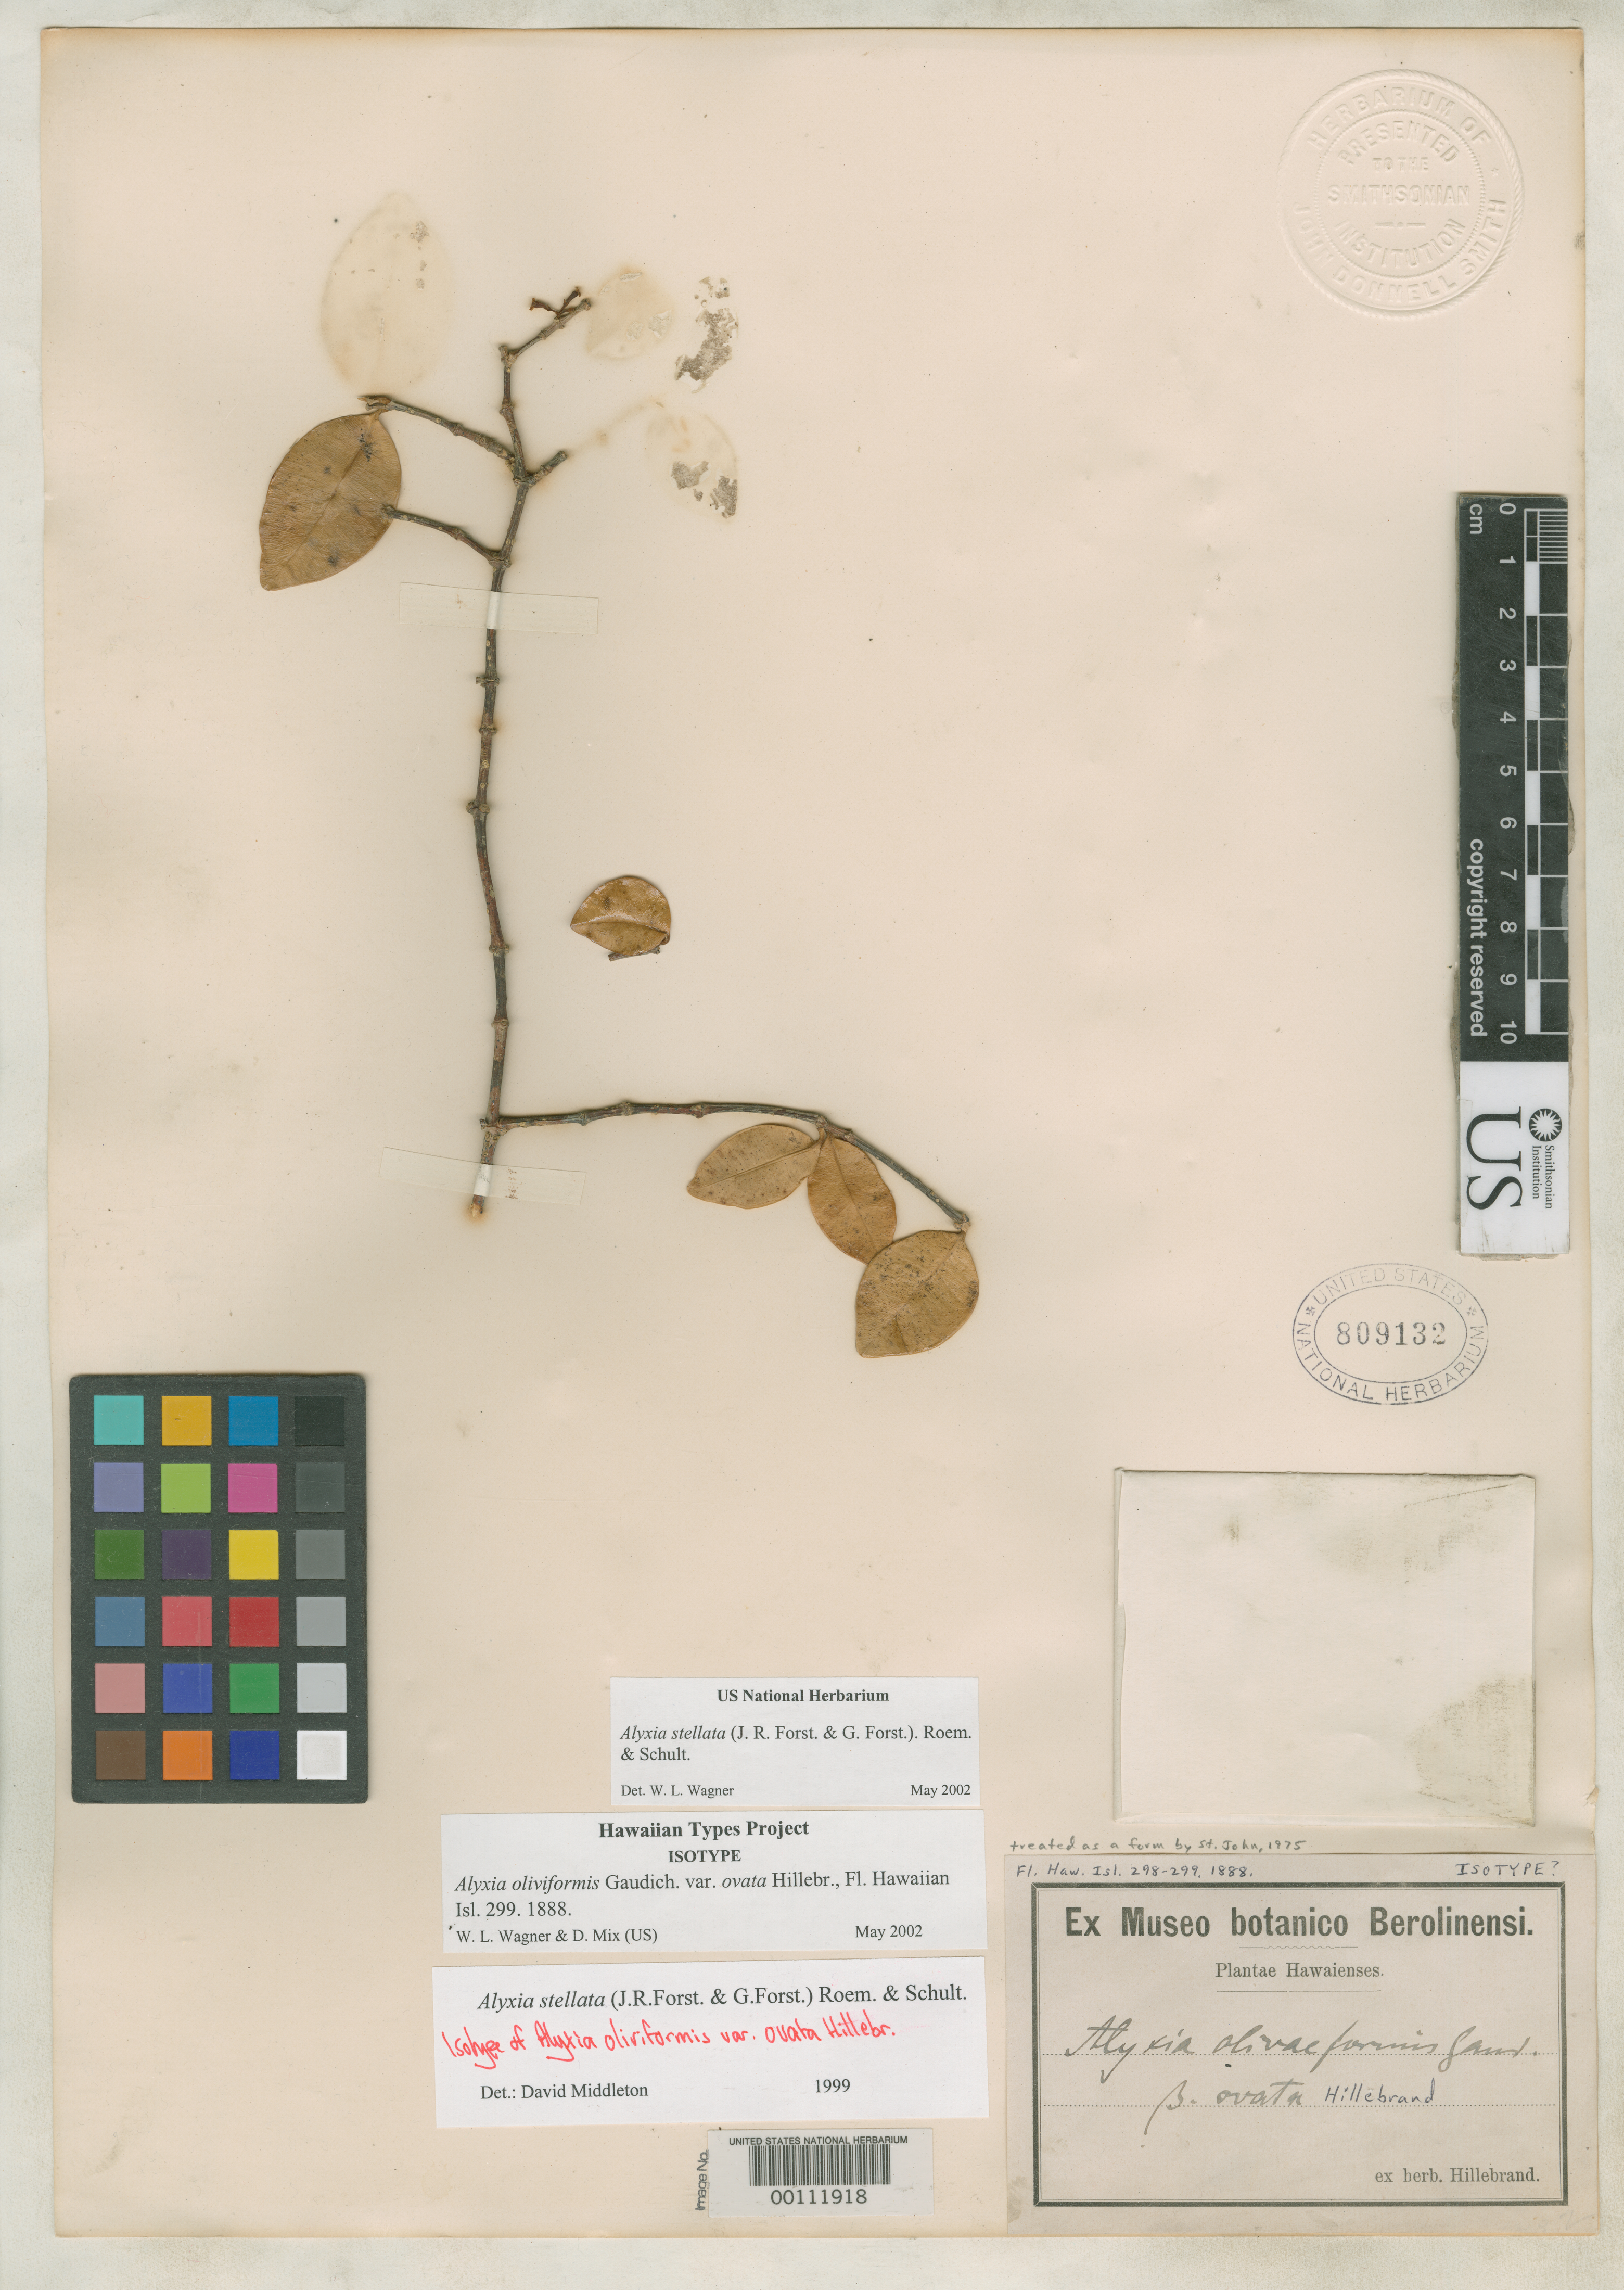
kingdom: Plantae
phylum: Tracheophyta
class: Magnoliopsida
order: Gentianales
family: Apocynaceae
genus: Alyxia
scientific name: Alyxia oliviformis var. ovata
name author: Hillebr.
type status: Isotype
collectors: W. Hillebrand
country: United States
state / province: Hawaii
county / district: Honolulu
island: Oahu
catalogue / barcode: US 809132